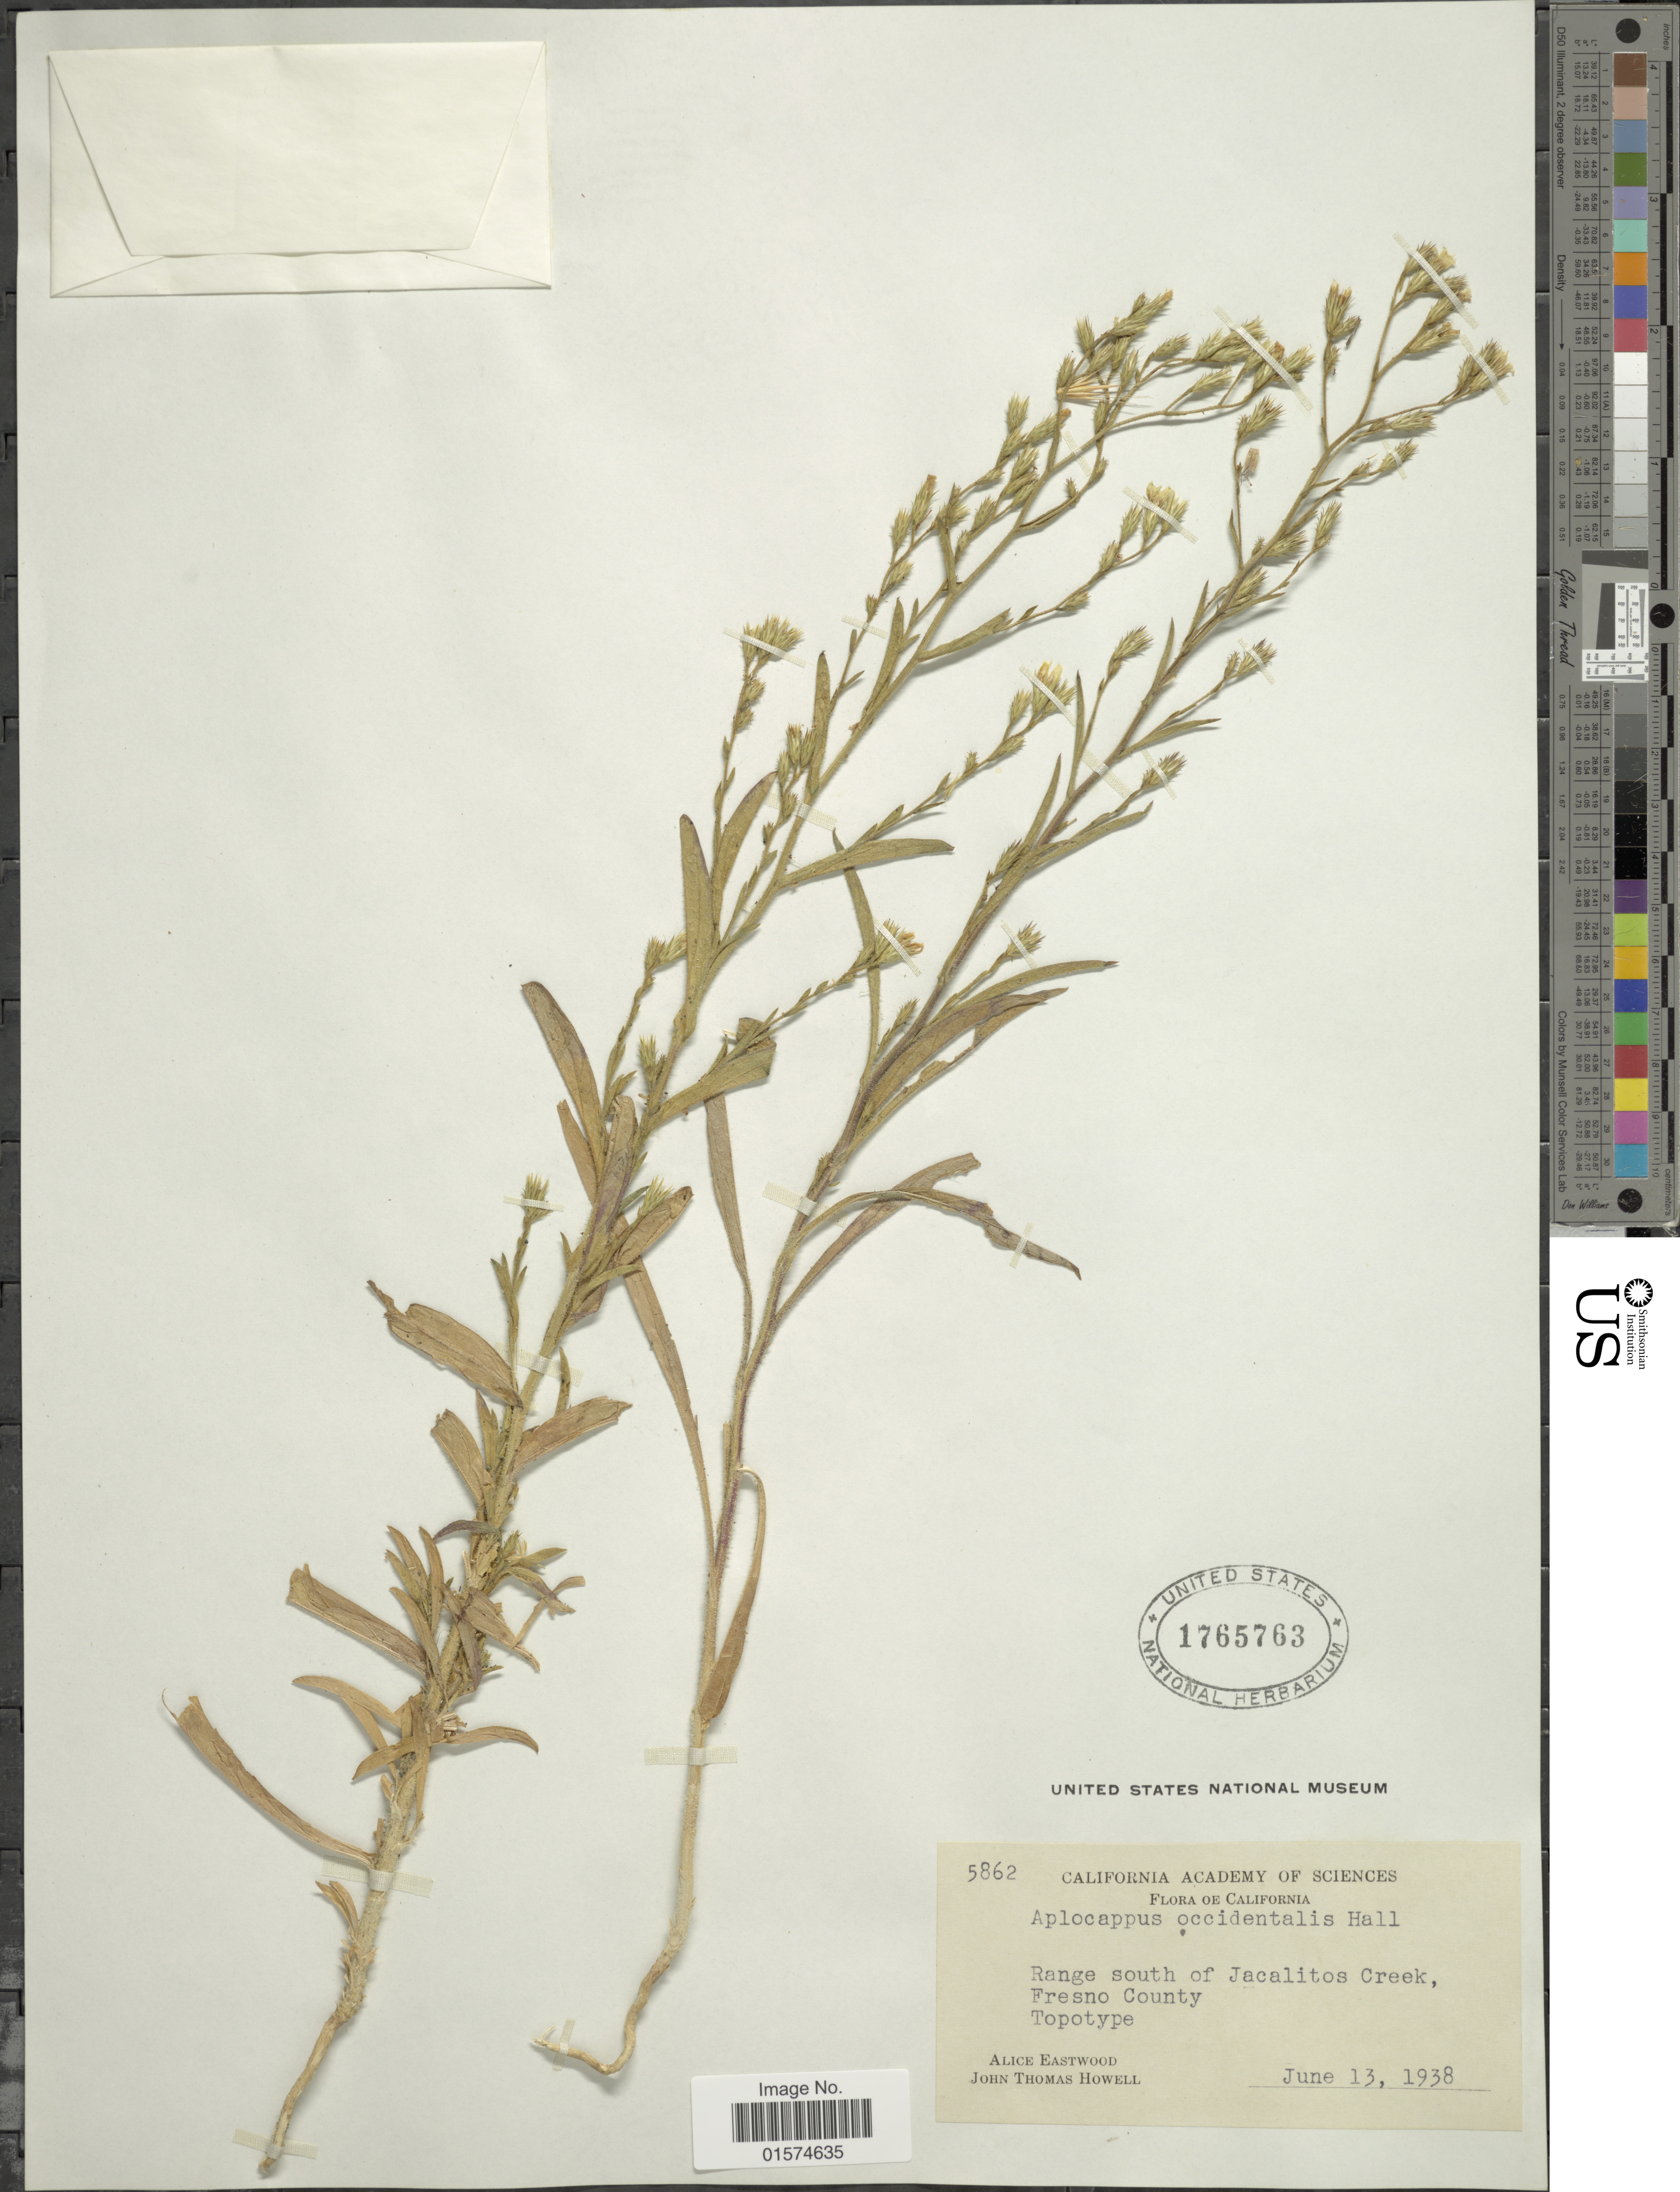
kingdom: Plantae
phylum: Tracheophyta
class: Magnoliopsida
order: Asterales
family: Asteraceae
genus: Benitoa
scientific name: Benitoa occidentalis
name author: (H.M. Hall) D.D. Keck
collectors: A. Eastwood & J. T. Howell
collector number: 5862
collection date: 1938-06-13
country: United States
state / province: California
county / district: Fresno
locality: Range south of Jacalitos Creek, Fresno County, Topotype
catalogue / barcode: US 1765763